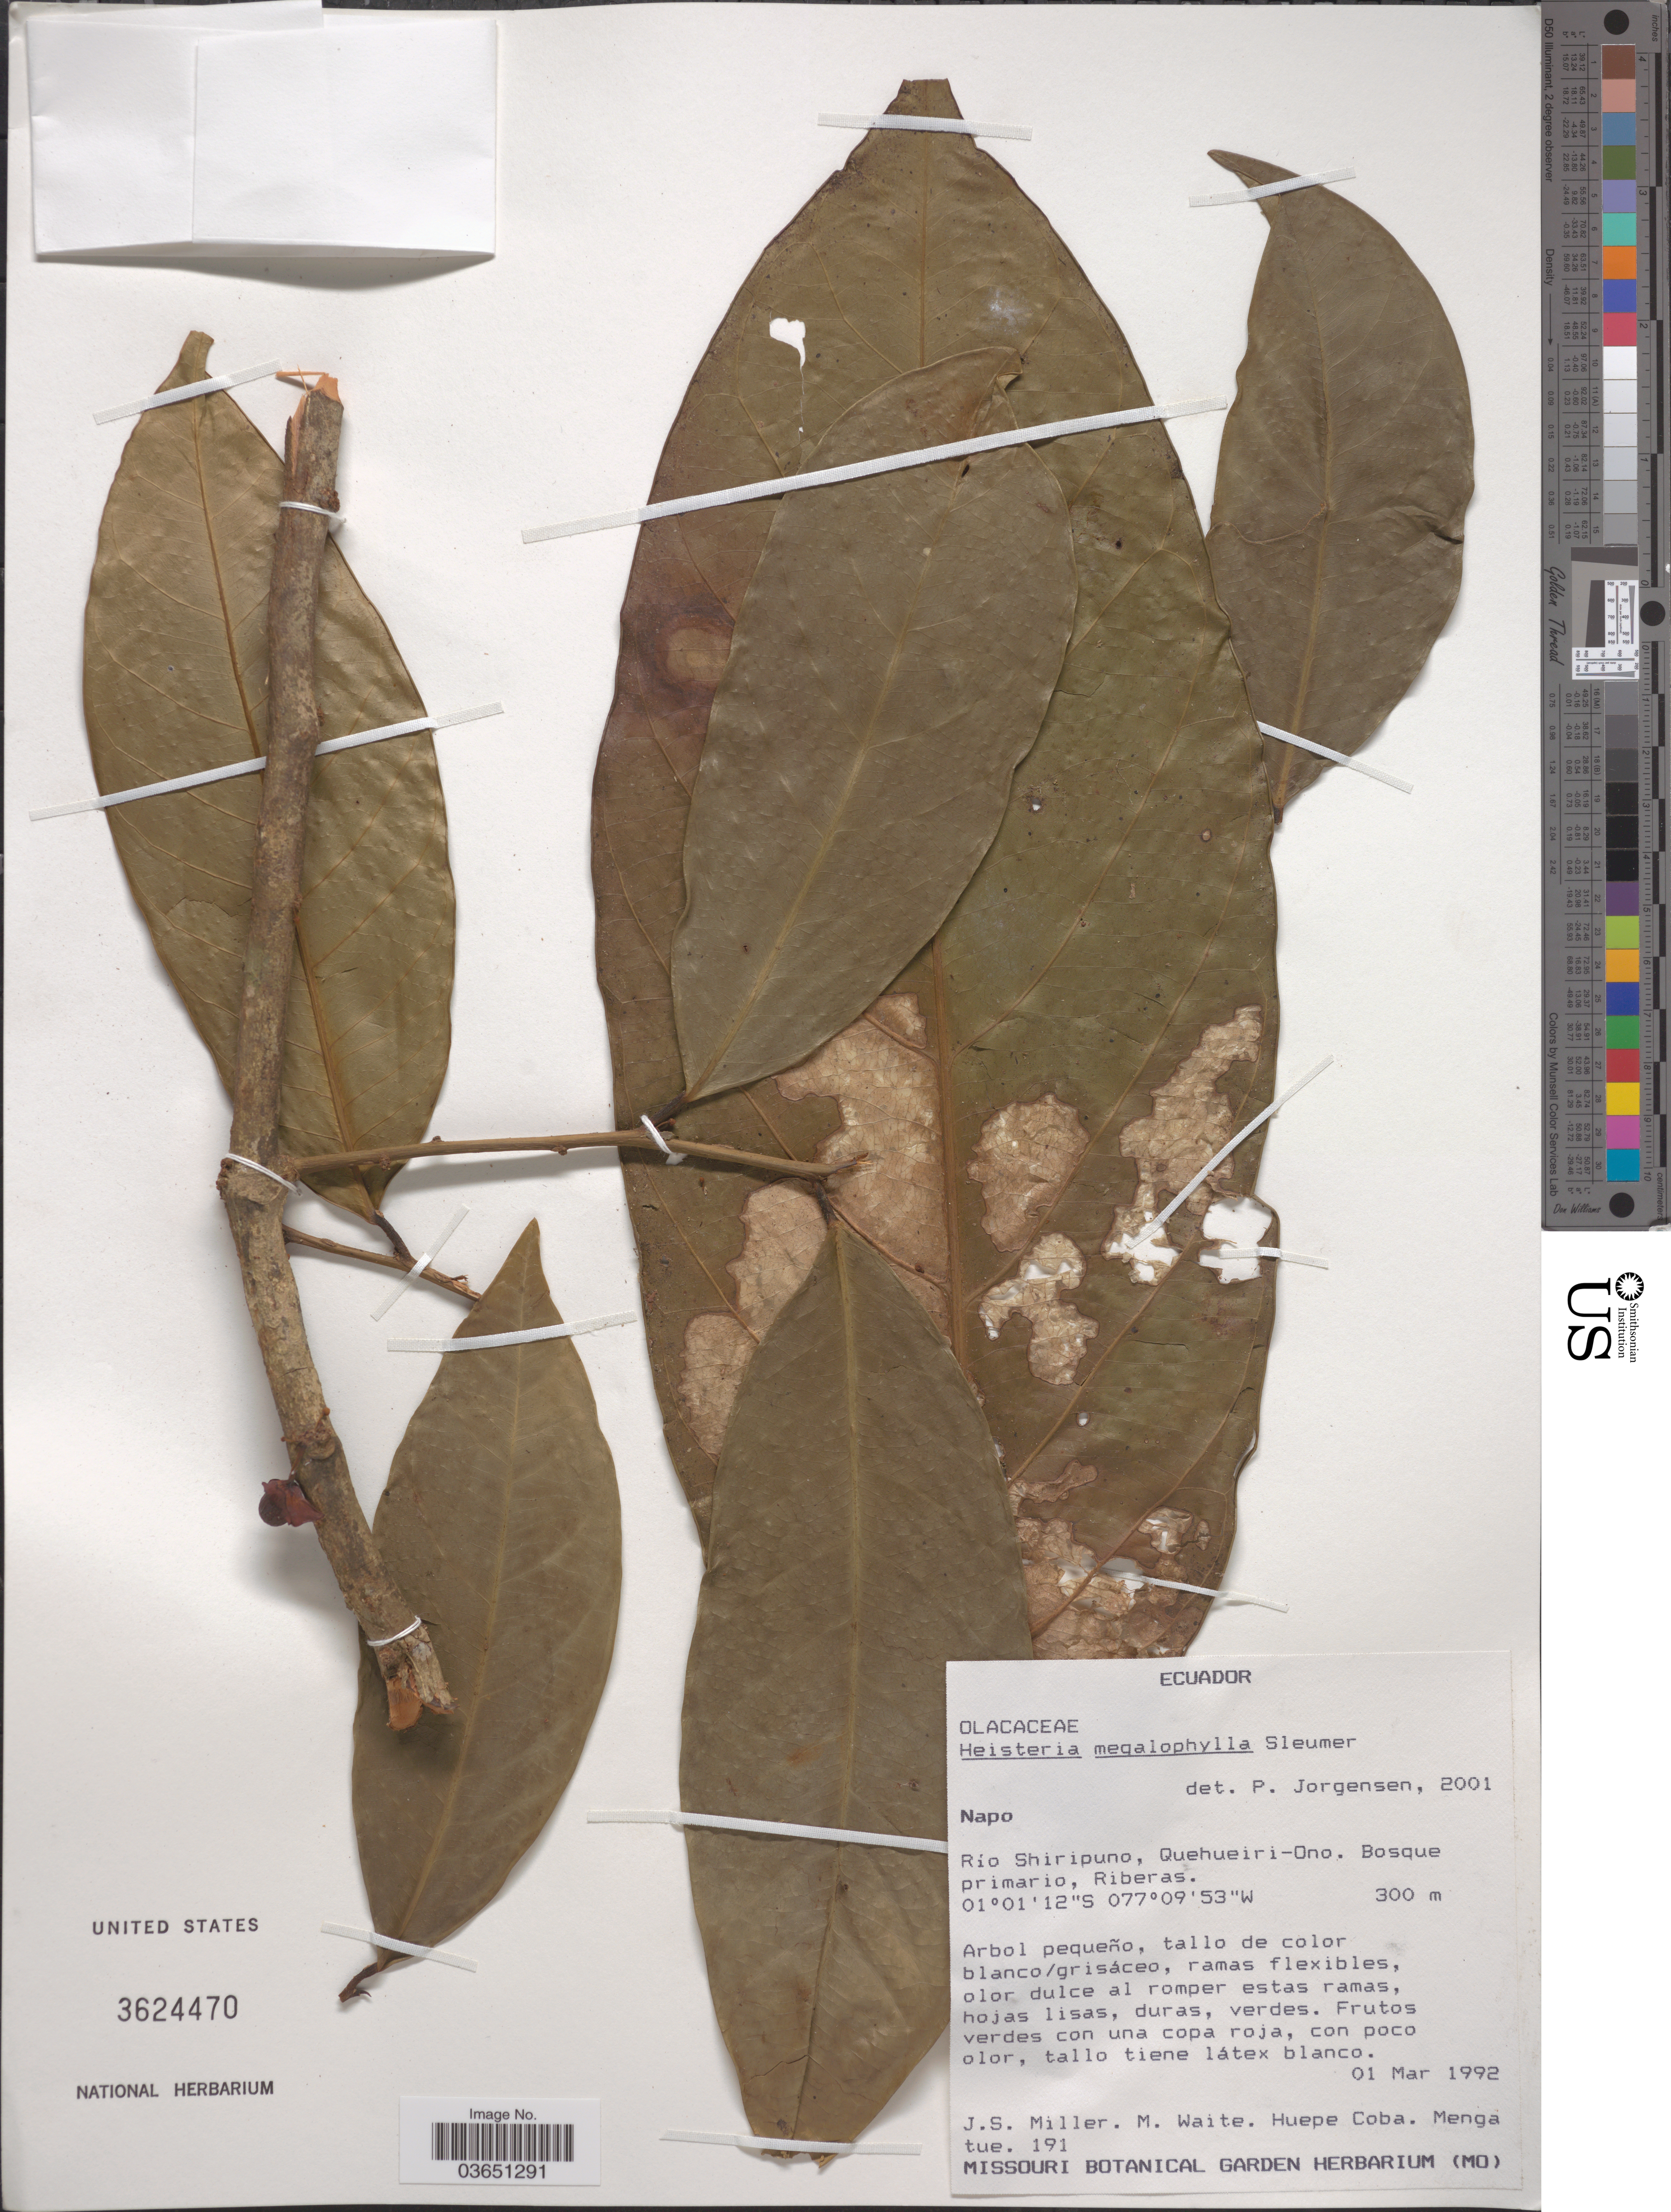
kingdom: Plantae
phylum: Tracheophyta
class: Magnoliopsida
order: Santalales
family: Erythropalaceae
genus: Heisteria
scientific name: Heisteria megalophylla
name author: Sleumer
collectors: J. S. Miller, M. Waite & Huepe Coba. Méngatue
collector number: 191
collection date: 1992-03-01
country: Ecuador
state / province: Napo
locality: Río Shiripuno, Quehueiri-Ono.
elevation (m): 300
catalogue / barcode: US 3624470